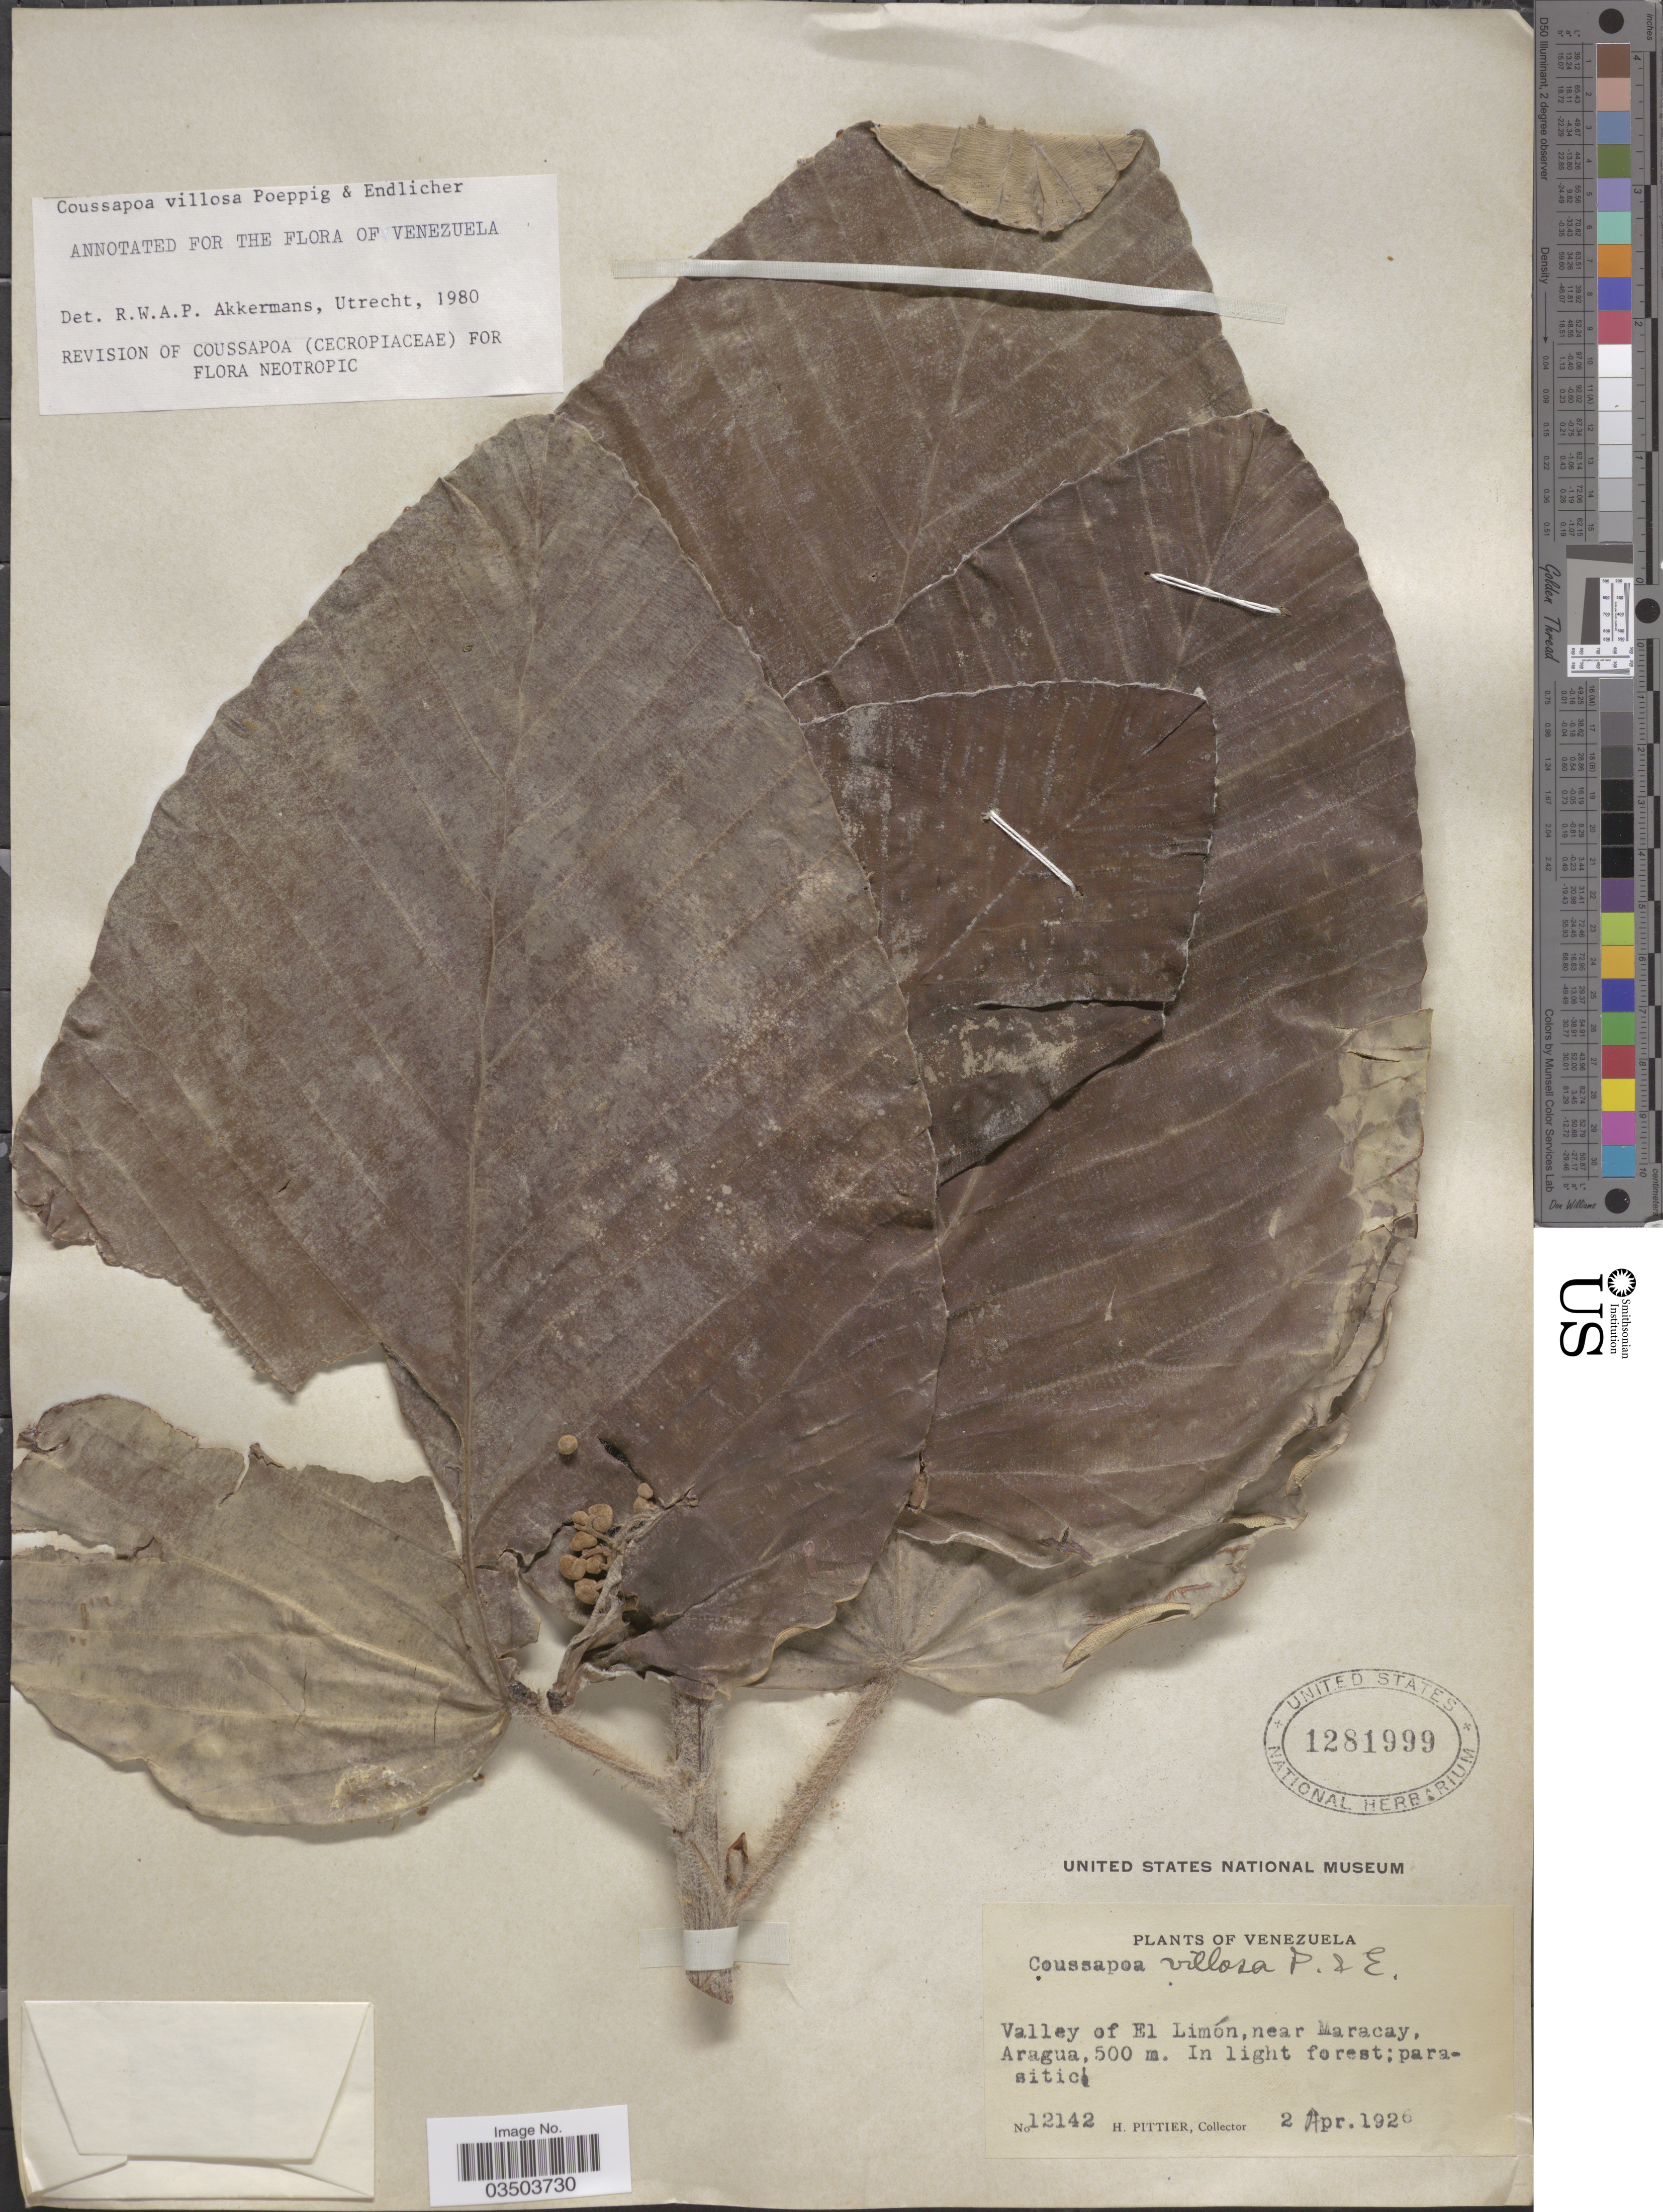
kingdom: Plantae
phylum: Tracheophyta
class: Magnoliopsida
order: Rosales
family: Urticaceae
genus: Coussapoa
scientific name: Coussapoa villosa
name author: Poepp. & Endl.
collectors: H. F. Pittier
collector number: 12142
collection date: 1926-04-02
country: Venezuela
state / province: Aragua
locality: Valle de Limón, near Maracay.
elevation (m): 500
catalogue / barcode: US 1281999